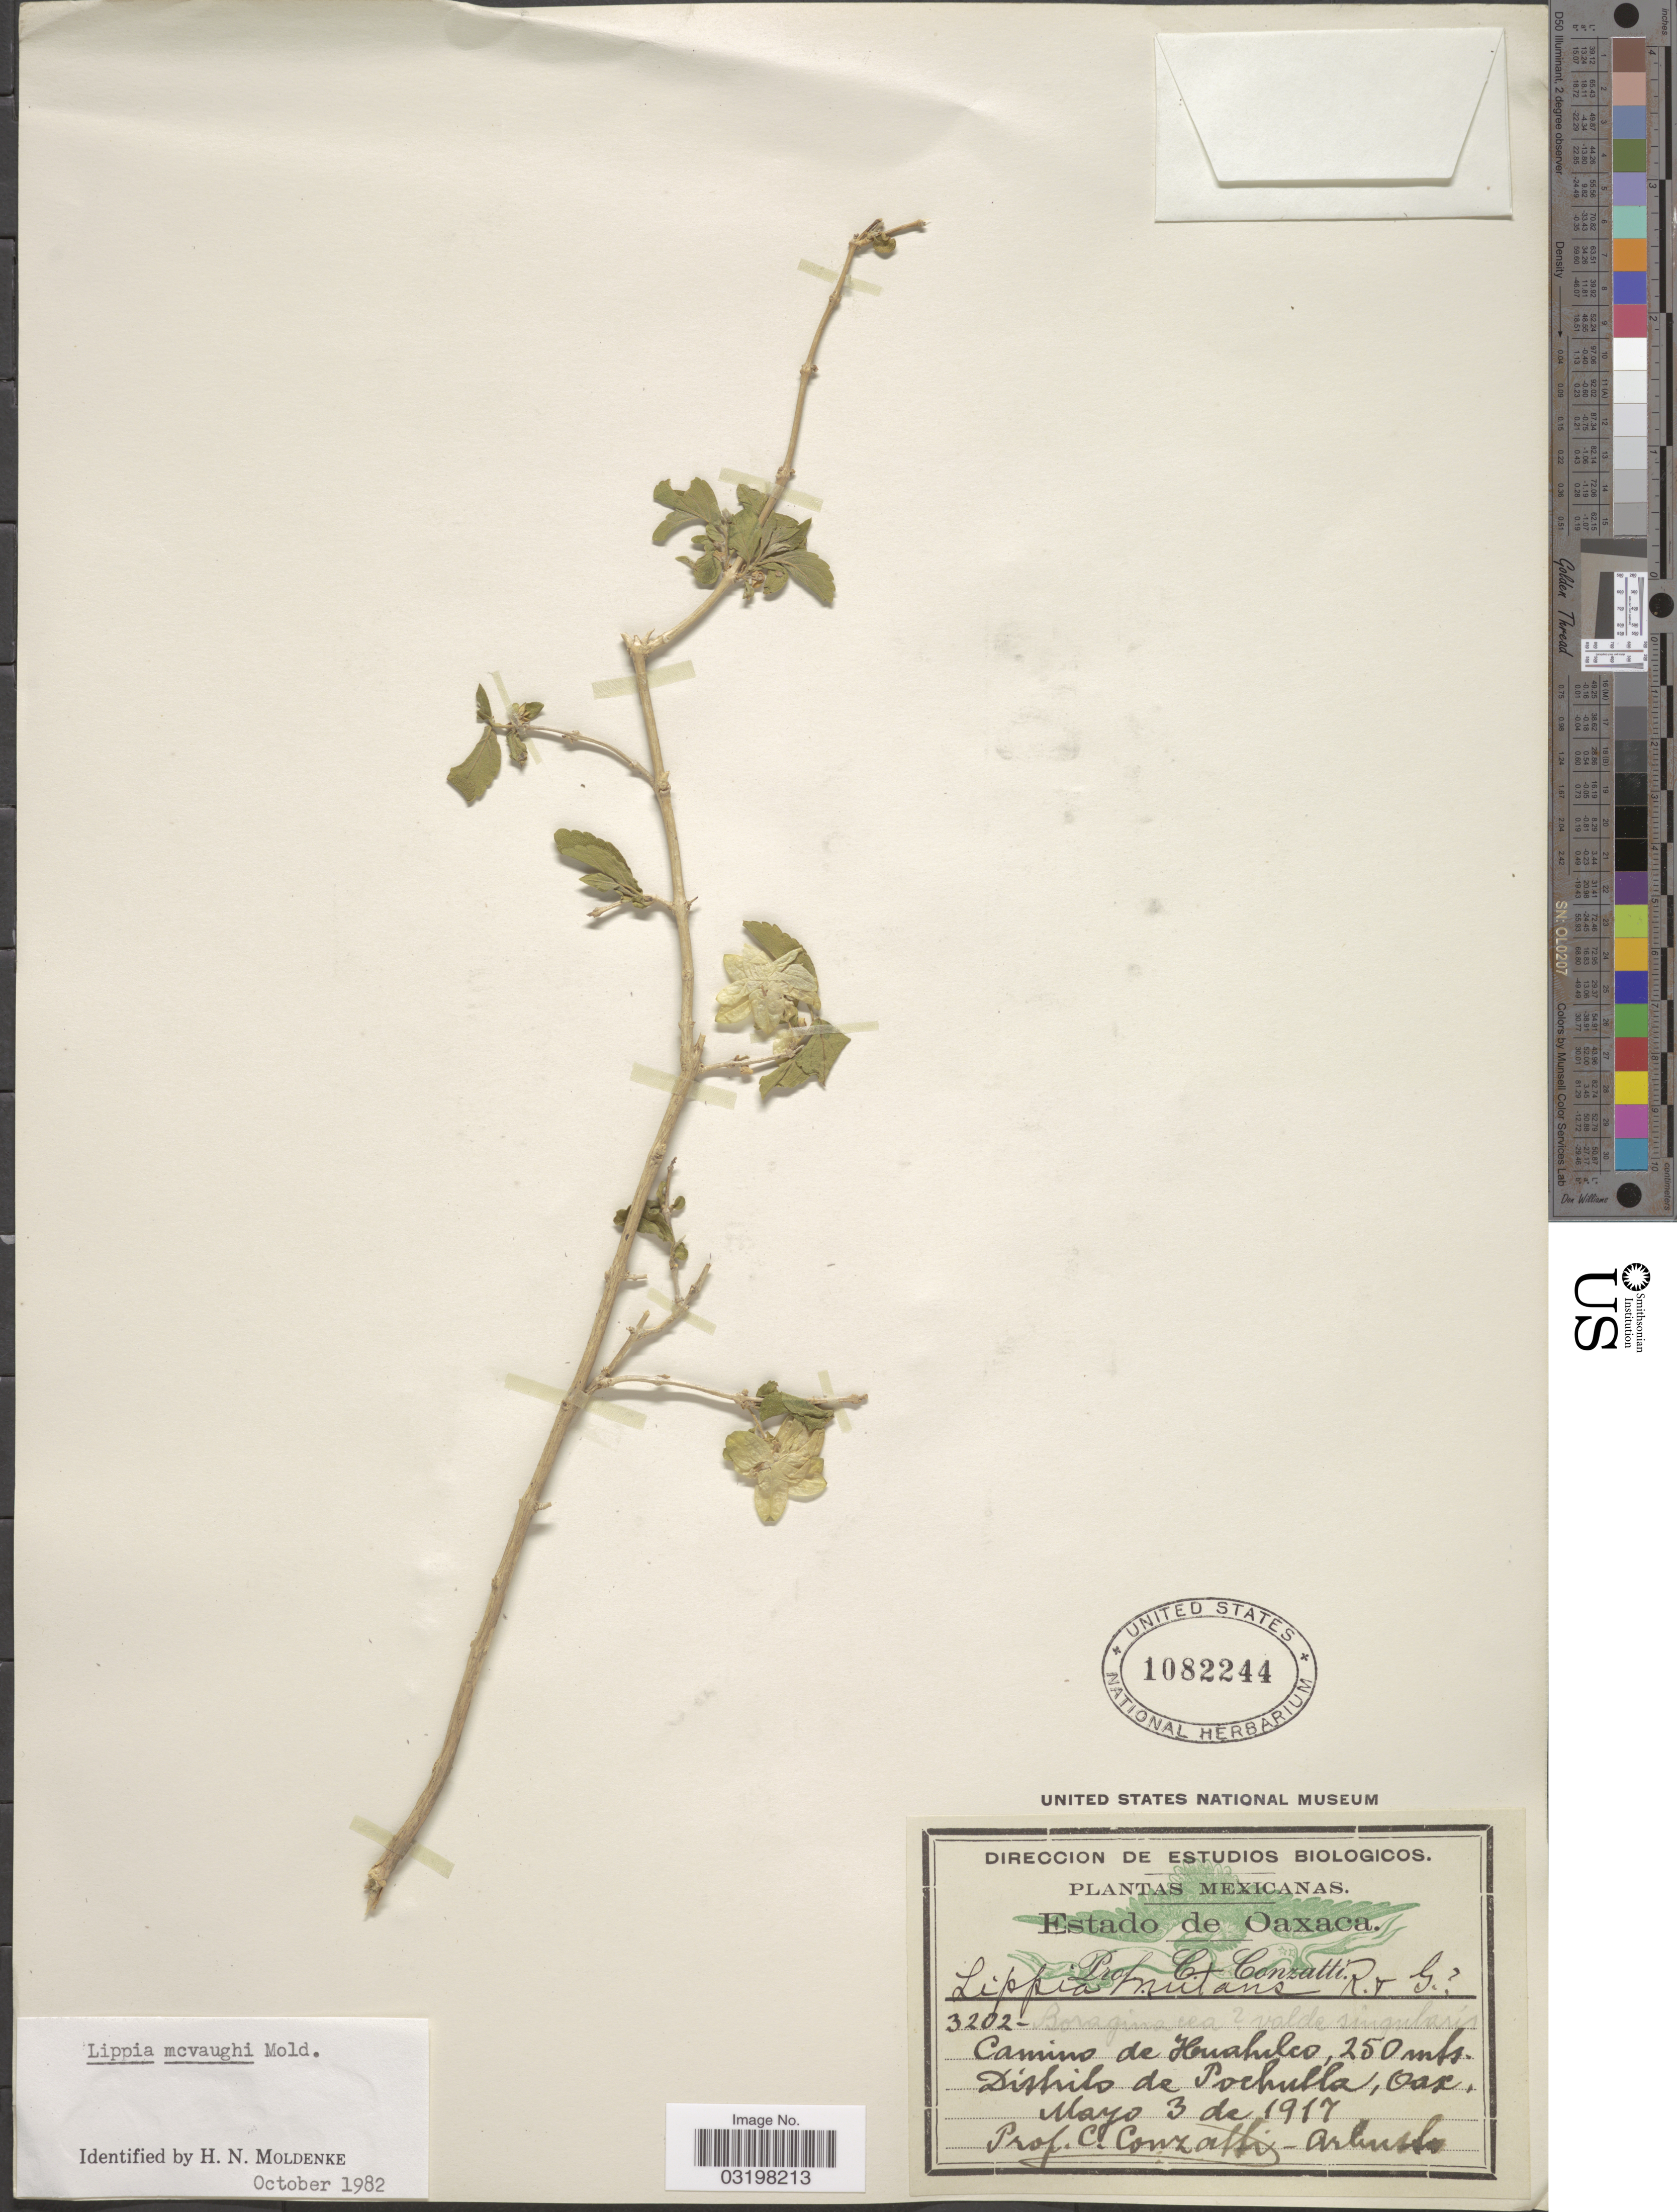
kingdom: Plantae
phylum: Tracheophyta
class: Magnoliopsida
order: Lamiales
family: Verbenaceae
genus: Lippia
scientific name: Lippia mcvaughii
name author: Moldenke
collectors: C. Conzatti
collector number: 3202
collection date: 1917-05-03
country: Mexico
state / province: Oaxaca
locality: Camino de Huahilco Distrito de Pochutla.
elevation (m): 250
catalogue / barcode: US 1082244